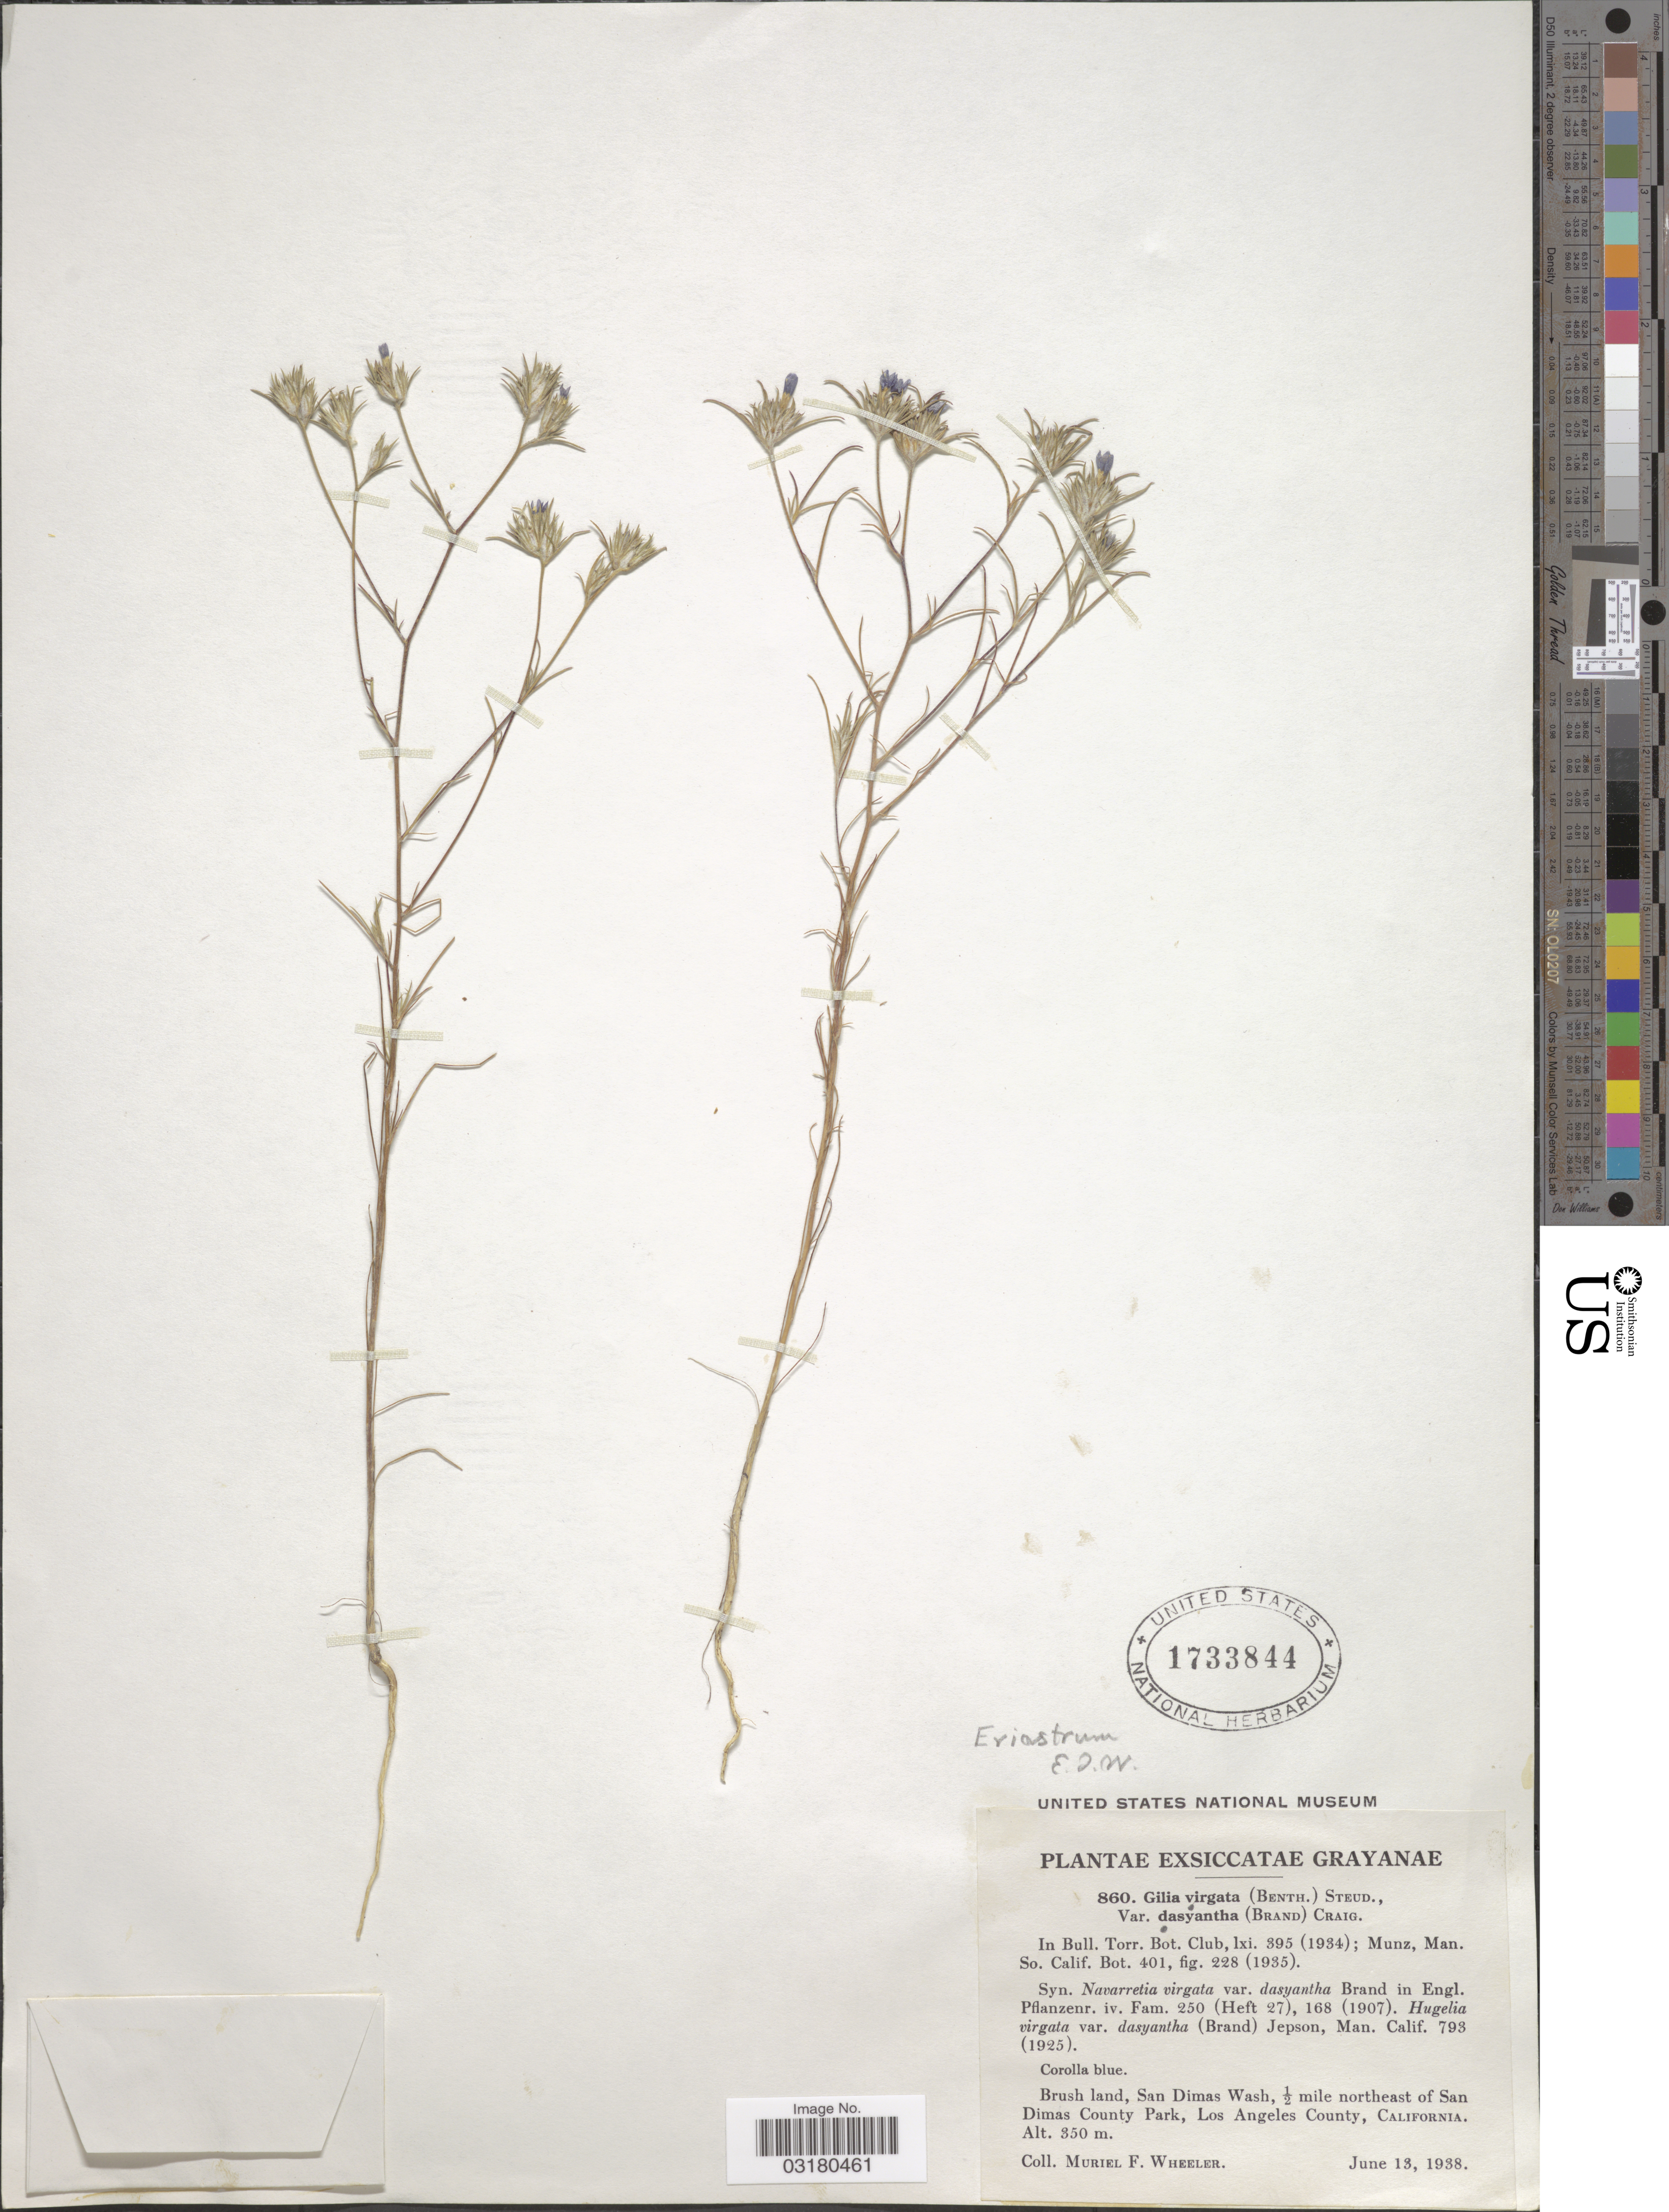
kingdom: Plantae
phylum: Tracheophyta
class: Magnoliopsida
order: Ericales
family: Polemoniaceae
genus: Eriastrum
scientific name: Eriastrum sapphirinum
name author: (Eastw.) H. Mason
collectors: M. Wheeler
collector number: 860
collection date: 1938-06-13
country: United States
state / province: California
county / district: Los Angeles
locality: Brush land, San Dimas Wash, ½ mile northeast of San Dimas County Park, Los Angeles County.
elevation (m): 350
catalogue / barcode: US 1733844